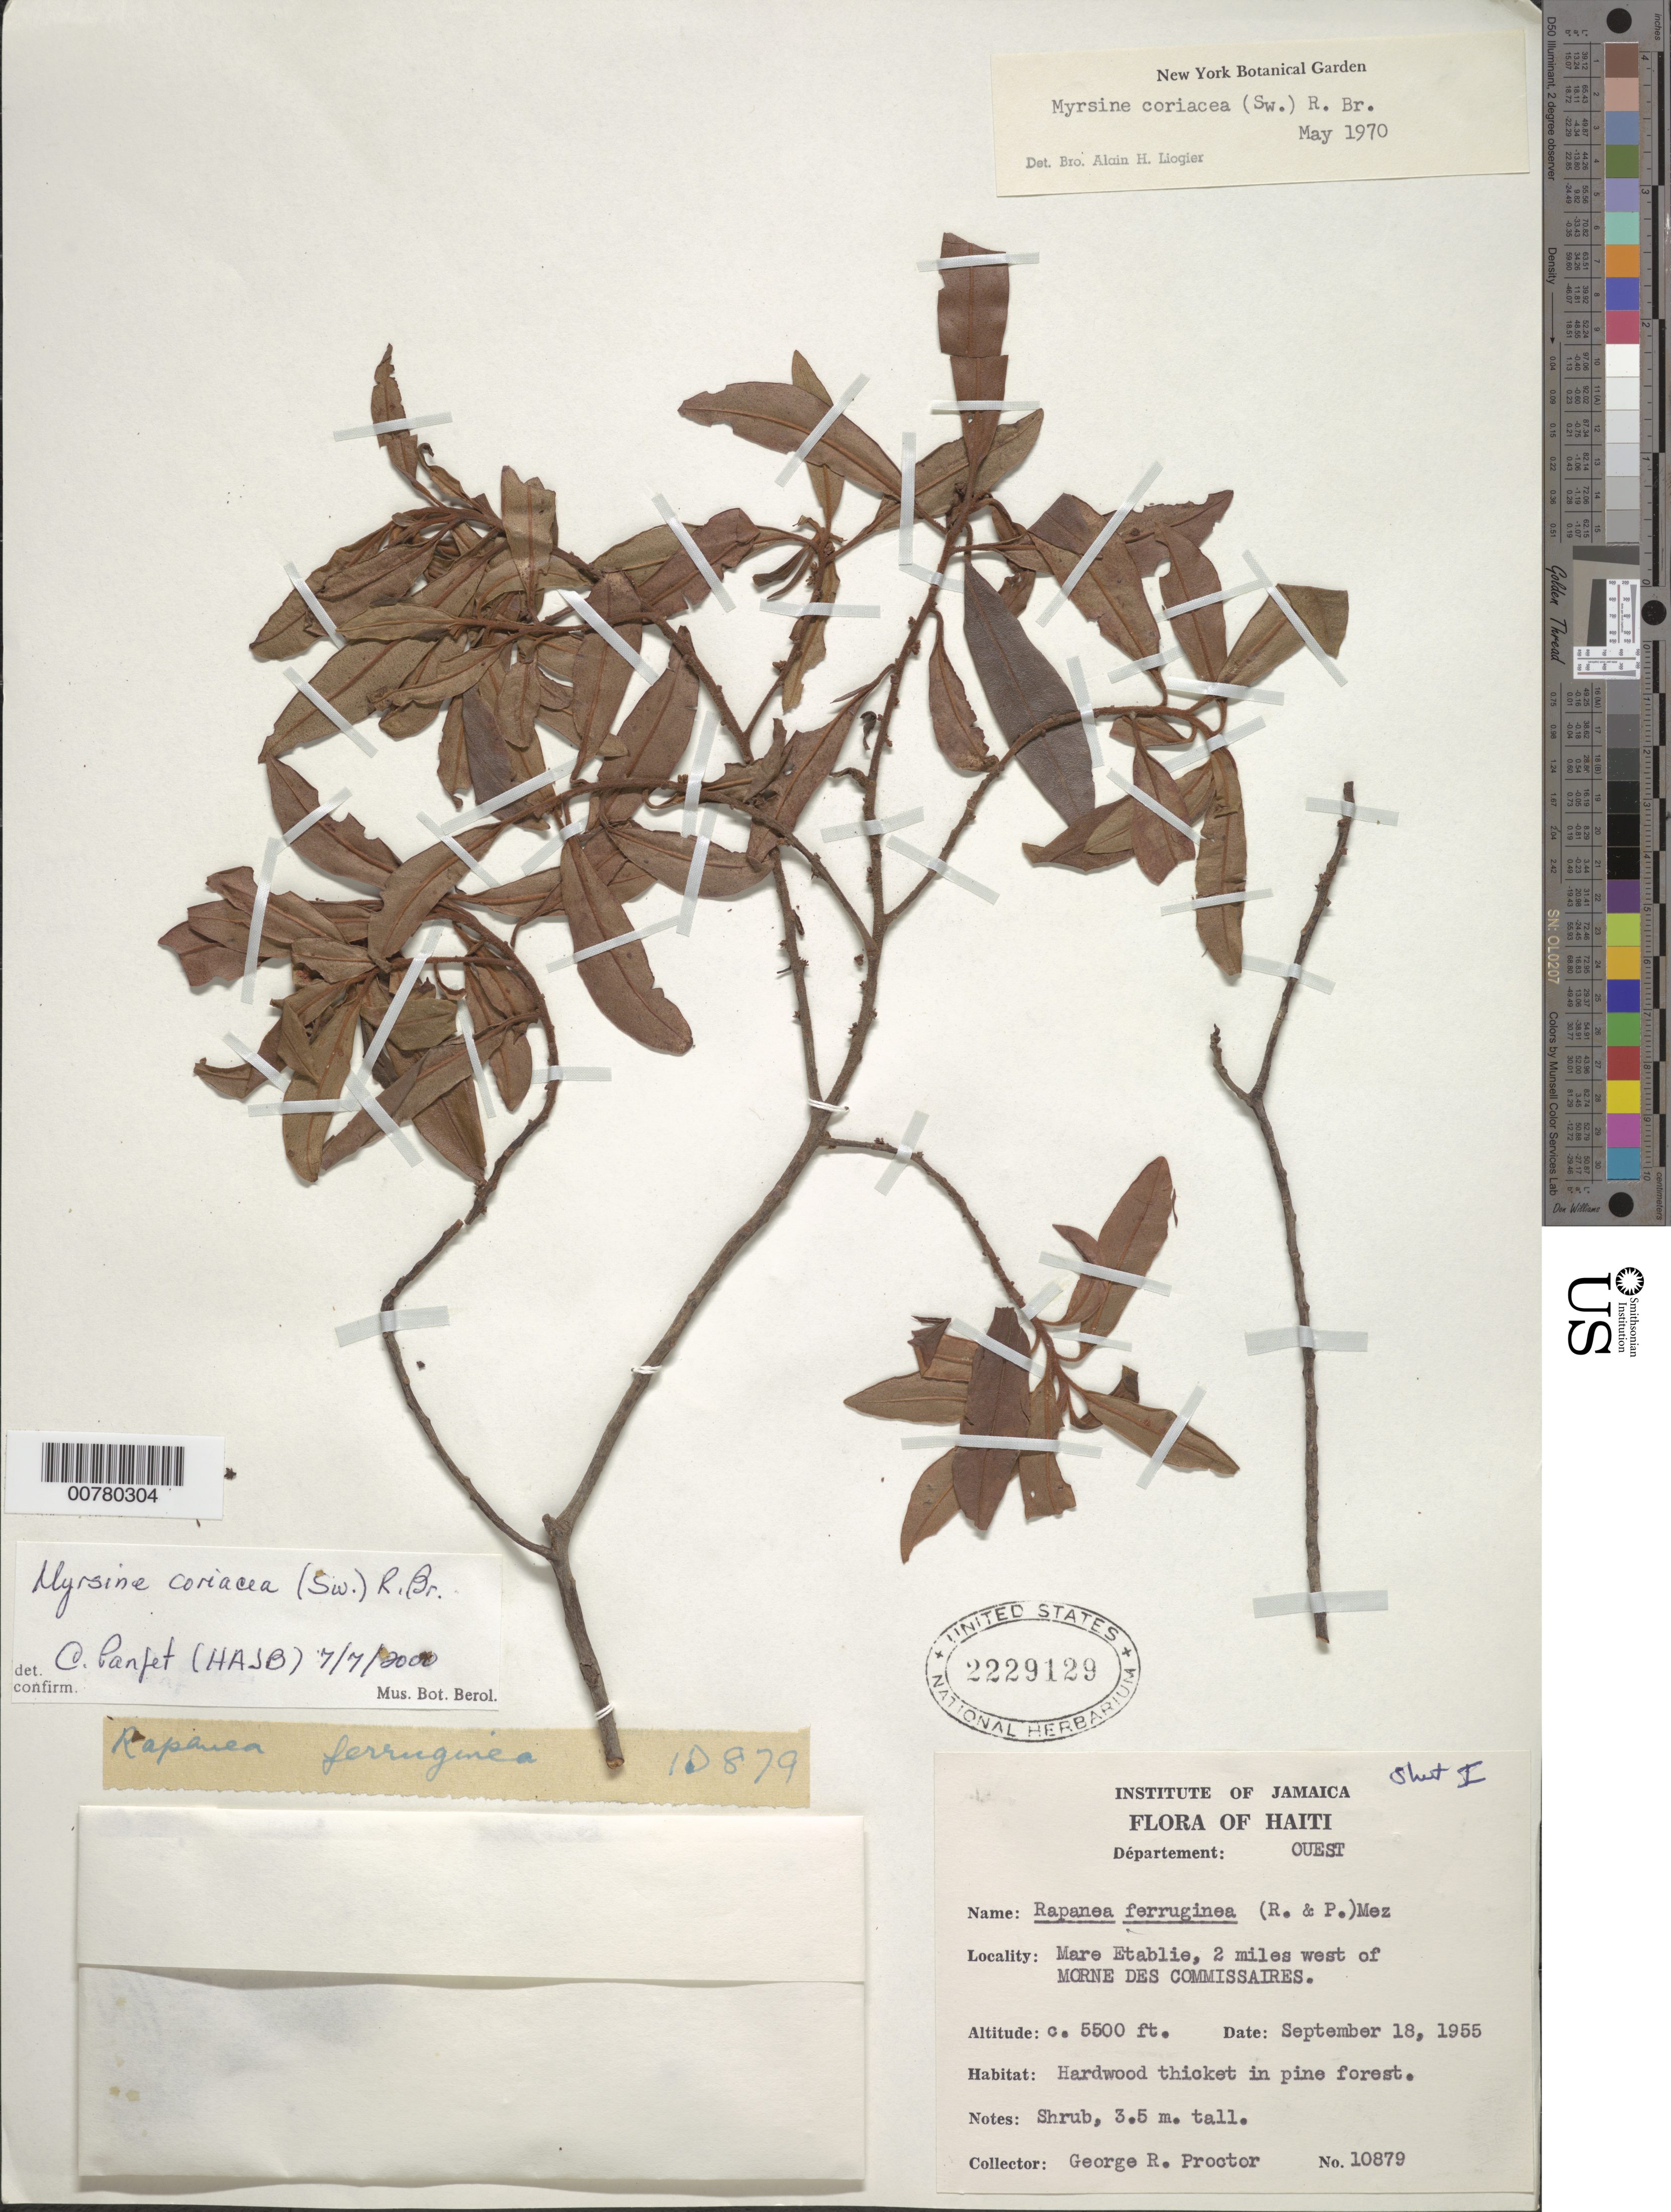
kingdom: Plantae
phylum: Tracheophyta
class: Magnoliopsida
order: Ericales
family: Primulaceae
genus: Myrsine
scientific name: Myrsine coriacea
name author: (Sw.) R. Br. ex Roem. & Schult.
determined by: Panflet, C.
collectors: G. R. Proctor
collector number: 10879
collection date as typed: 18 Sep 1955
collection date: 1955-09-18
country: Haiti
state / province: Ouest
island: Hispaniola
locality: Mare Etablie, 2 miles W of Morne des Commissaires.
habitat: Hardwood thicket in pine forest.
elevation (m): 1676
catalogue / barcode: US 2229129